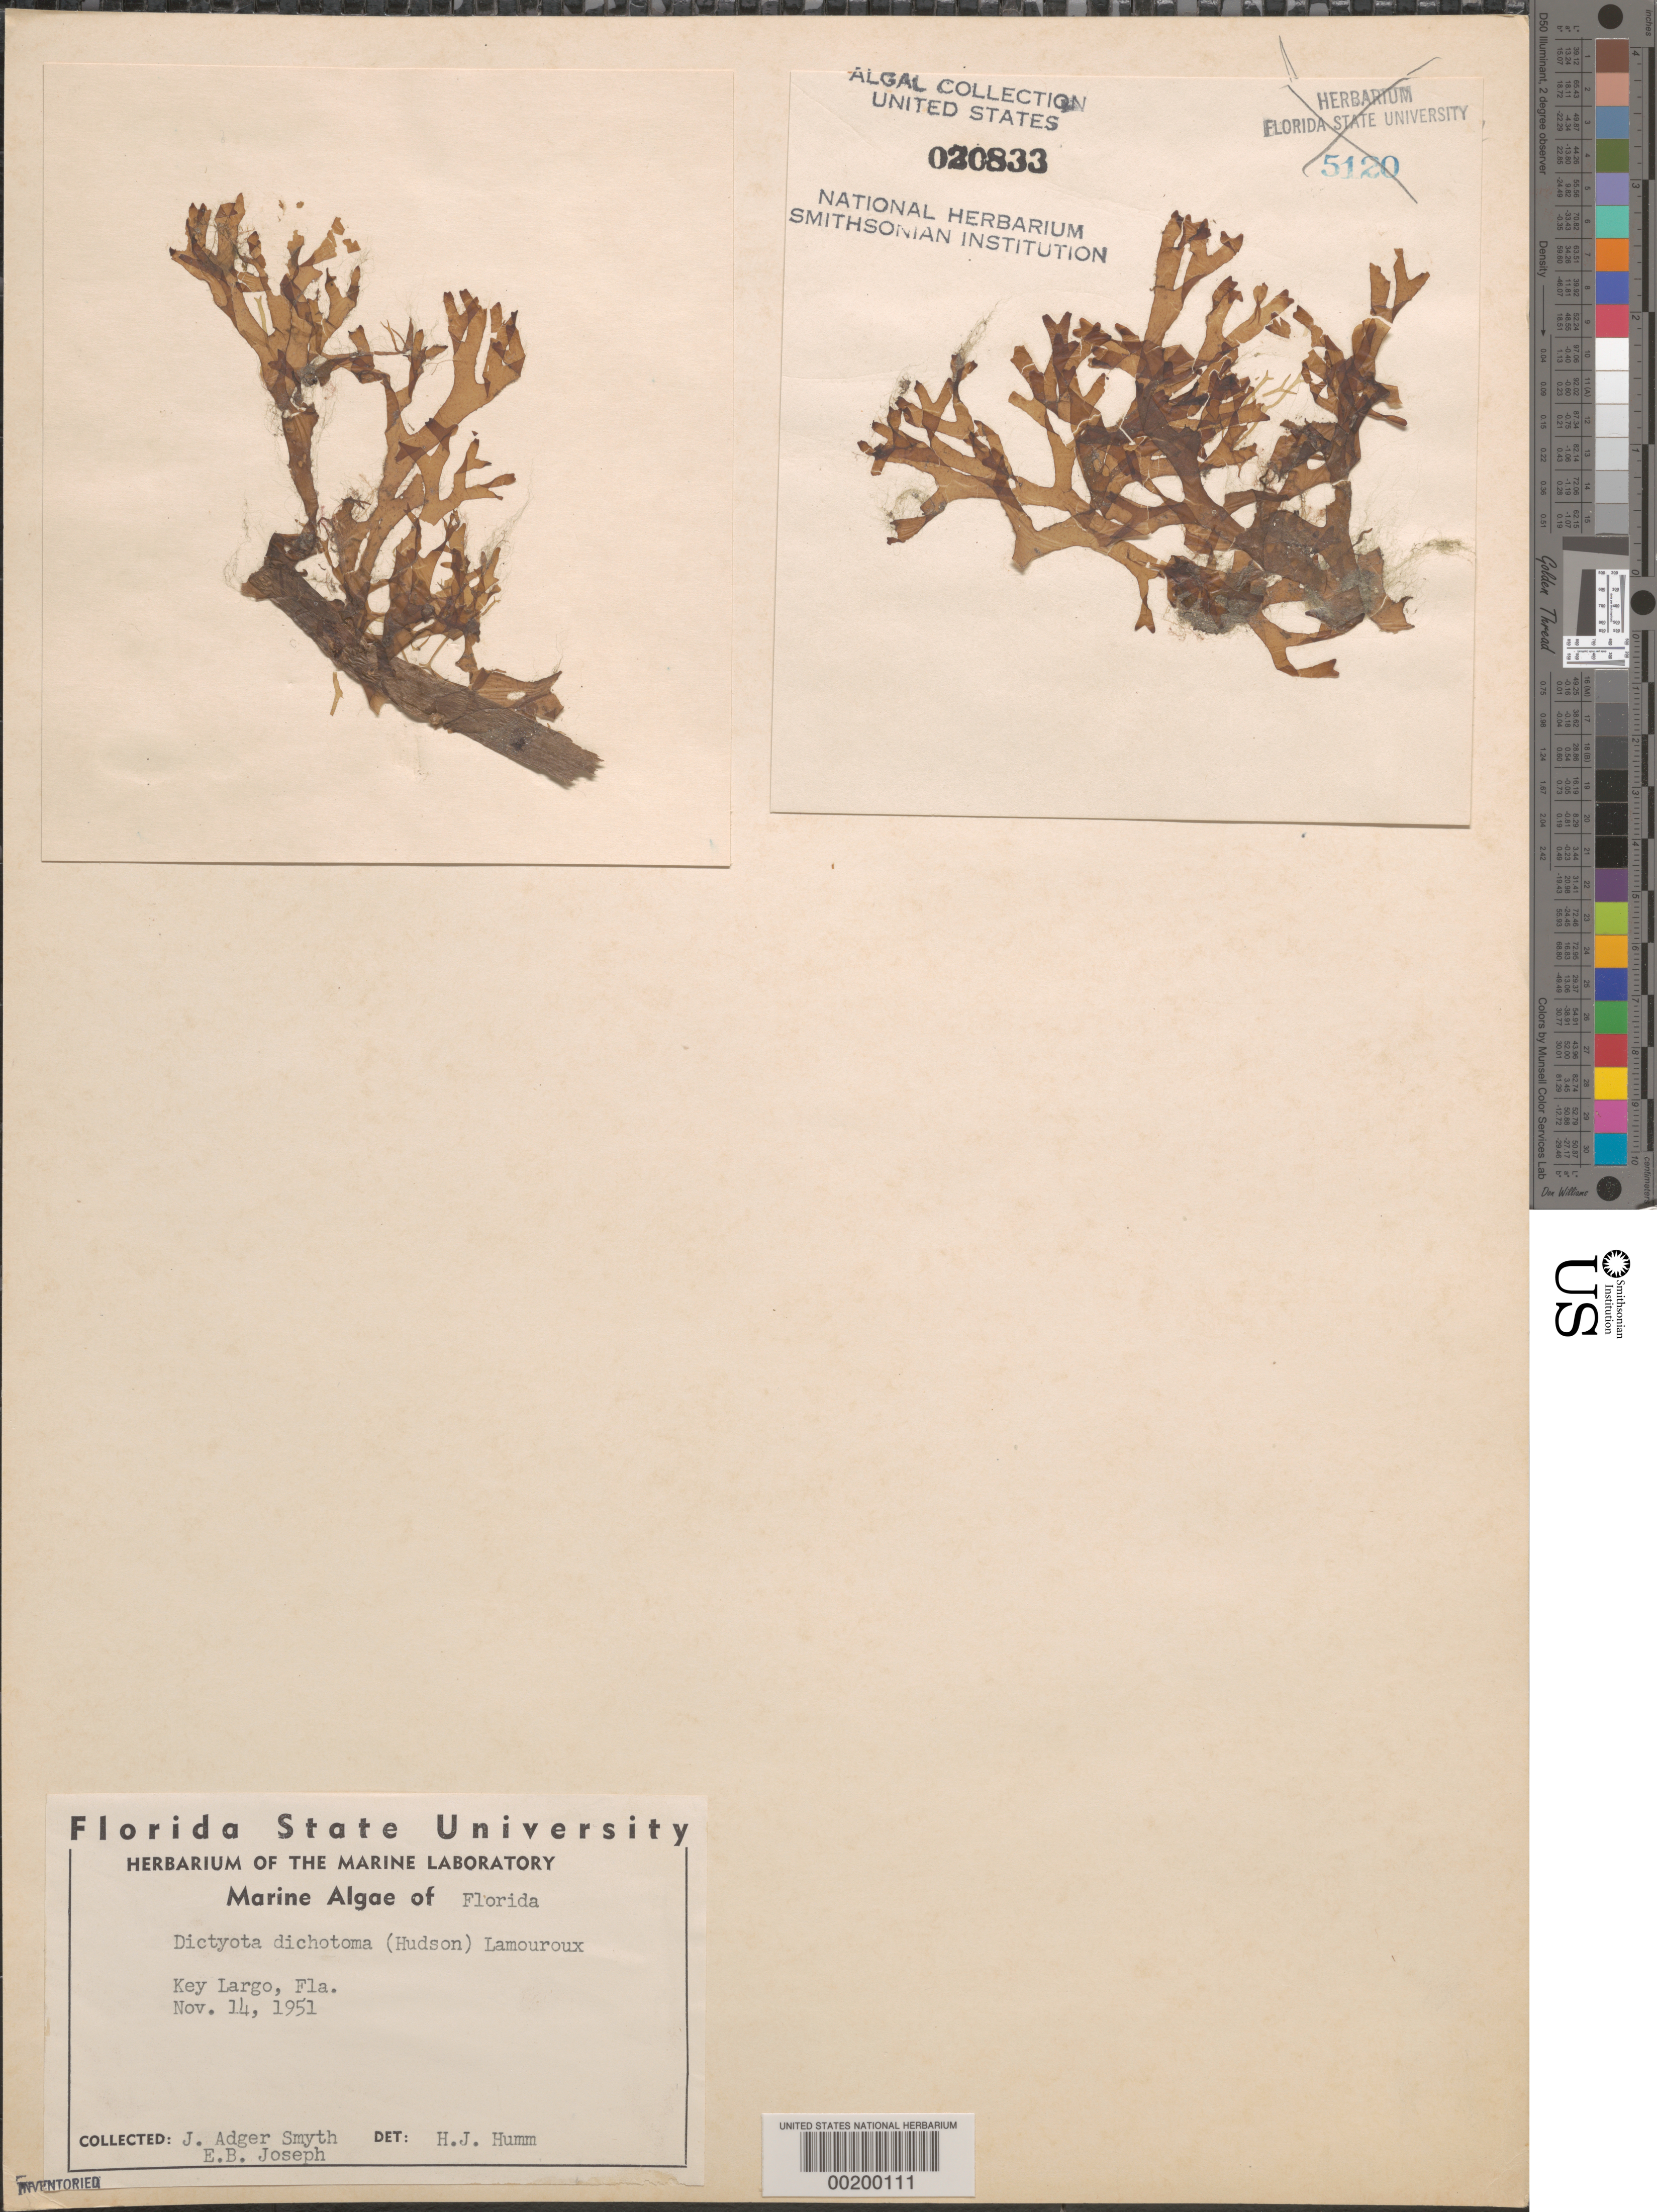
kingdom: Chromista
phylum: Ochrophyta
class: Phaeophyceae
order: Dictyotales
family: Dictyotaceae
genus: Dictyota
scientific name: Dictyota dichotoma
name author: (Huds.) J.V.Lamouroux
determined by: Humm, Harold J.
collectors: J. Smyth & E. Joseph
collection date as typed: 14 Nov 1951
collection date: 1951-11-14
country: United States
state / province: Florida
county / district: Monroe County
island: Key Largo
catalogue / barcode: US 20833